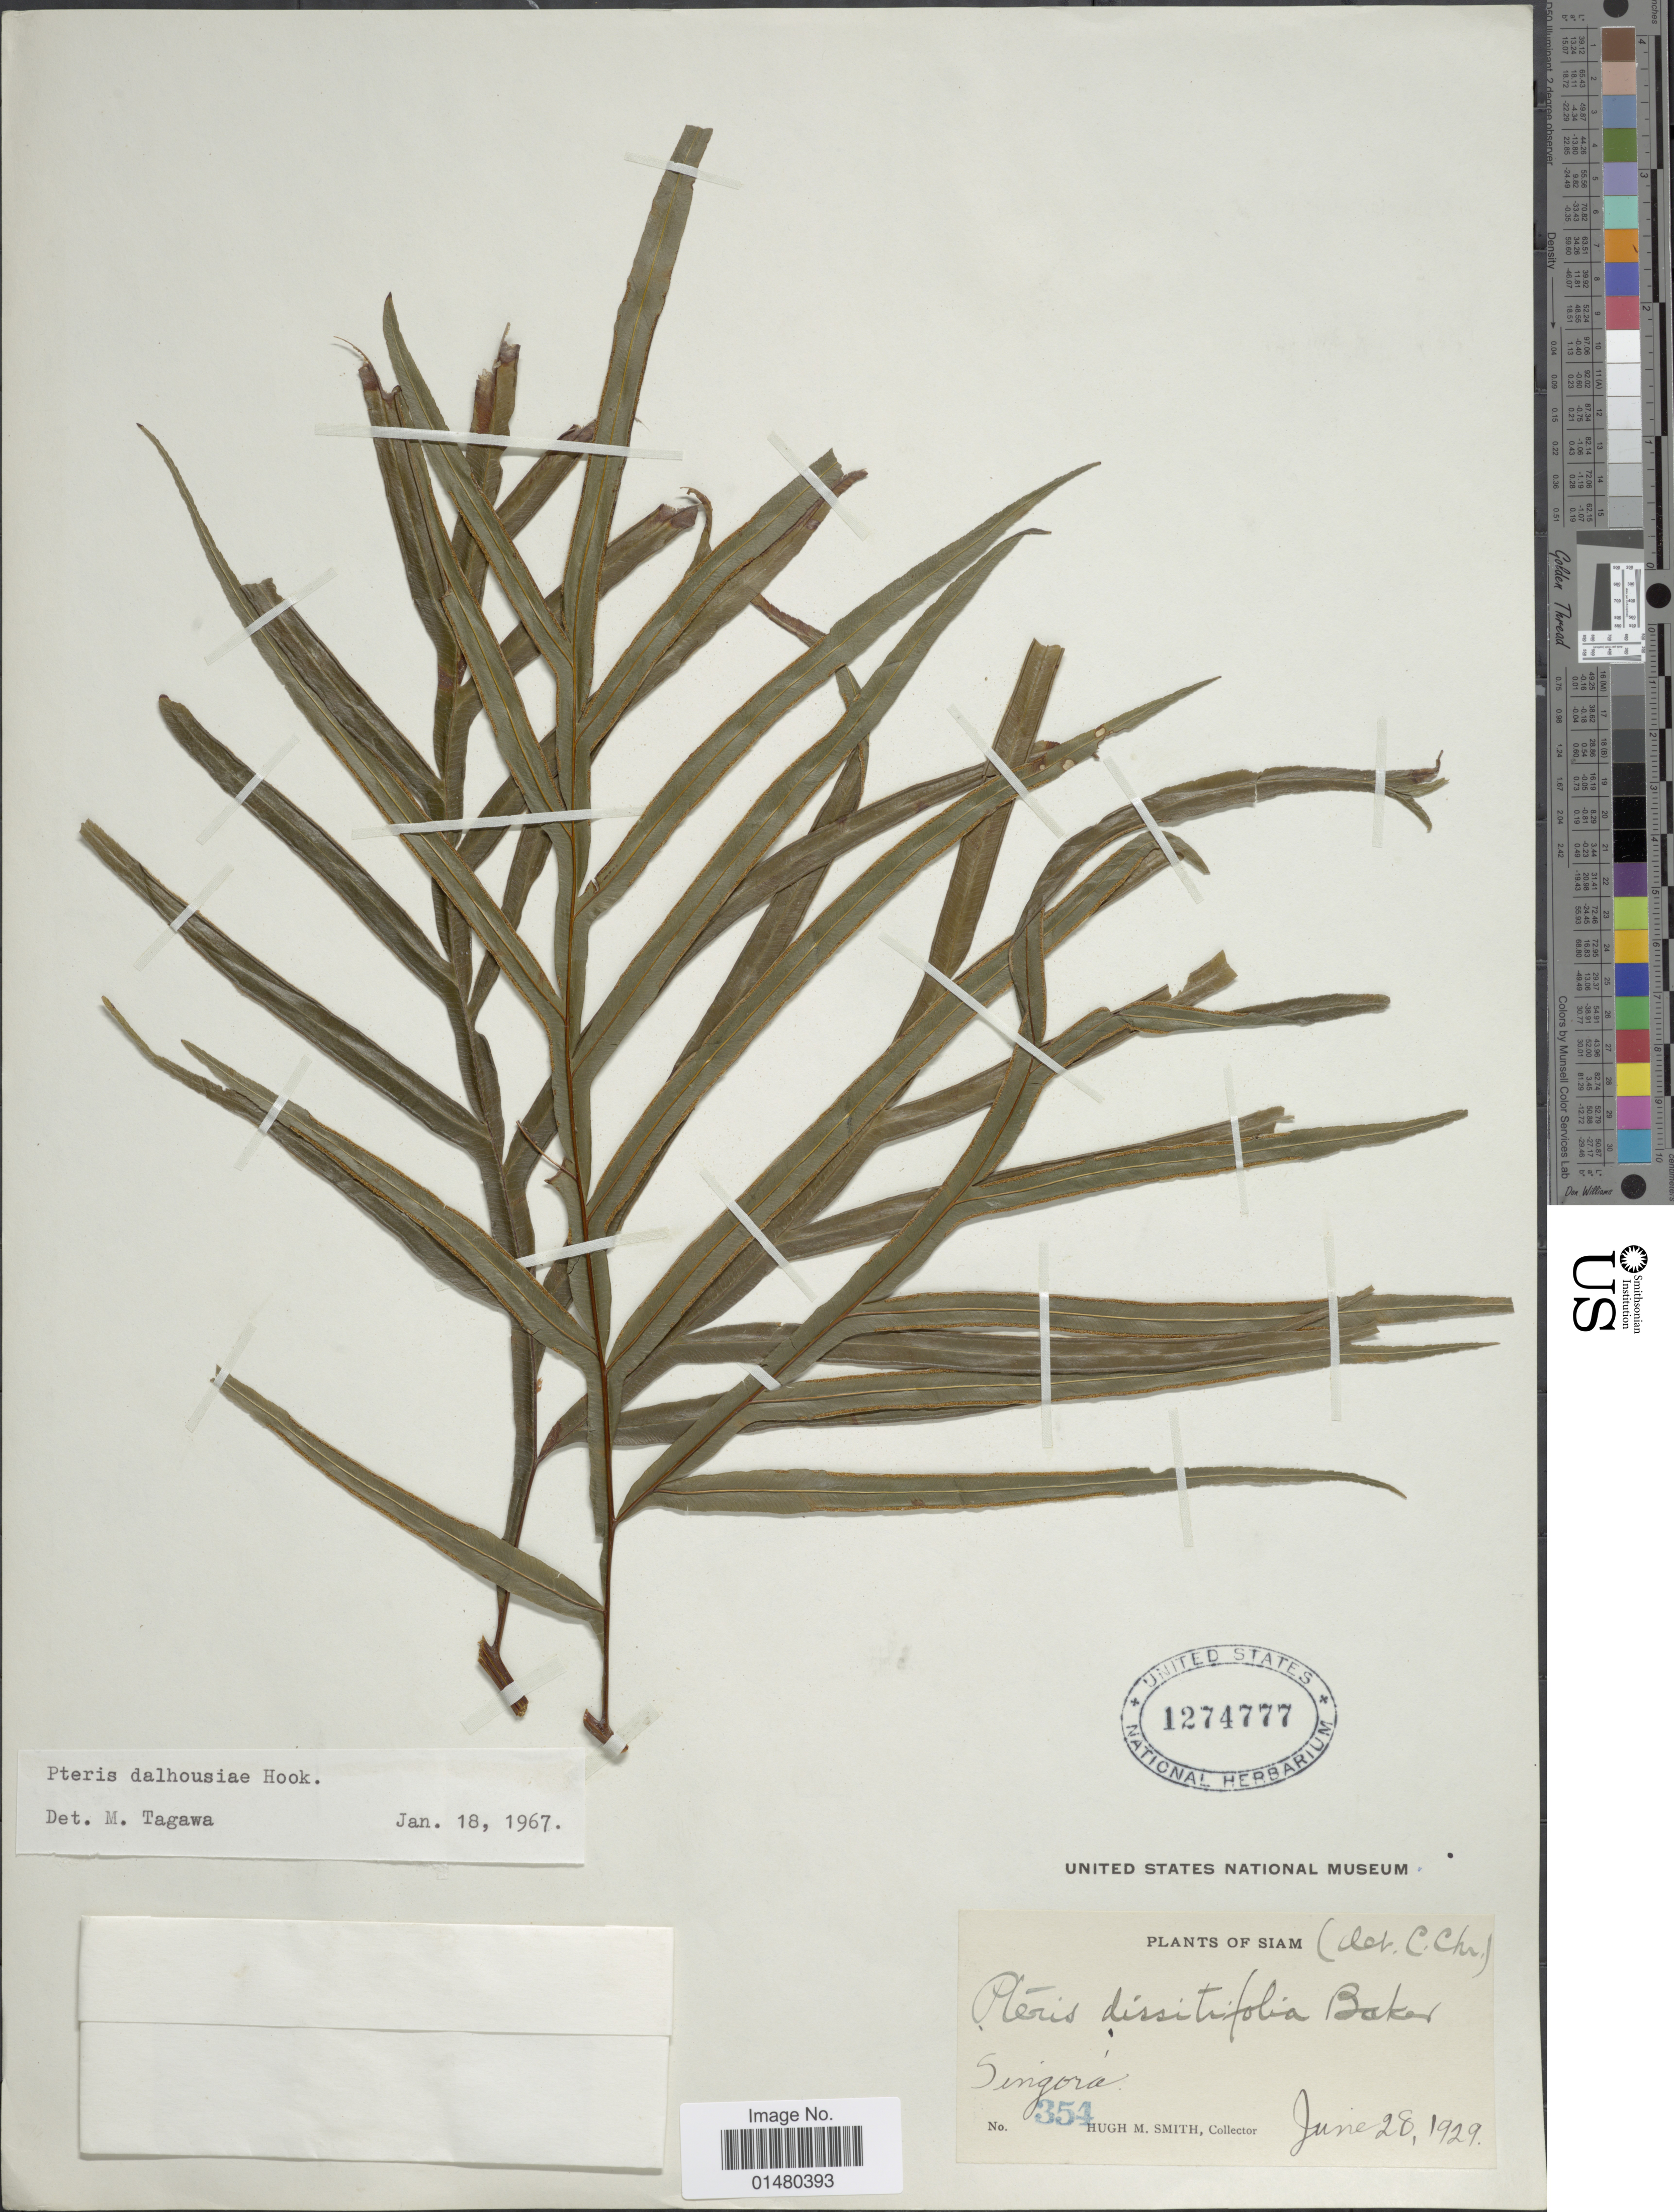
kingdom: Plantae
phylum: Tracheophyta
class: Polypodiopsida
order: Polypodiales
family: Pteridaceae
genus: Pteris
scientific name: Pteris dalhousiae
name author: Hook.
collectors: H. M. Smith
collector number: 354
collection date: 1929-06-28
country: Thailand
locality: Siam, Singora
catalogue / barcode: US 1274777